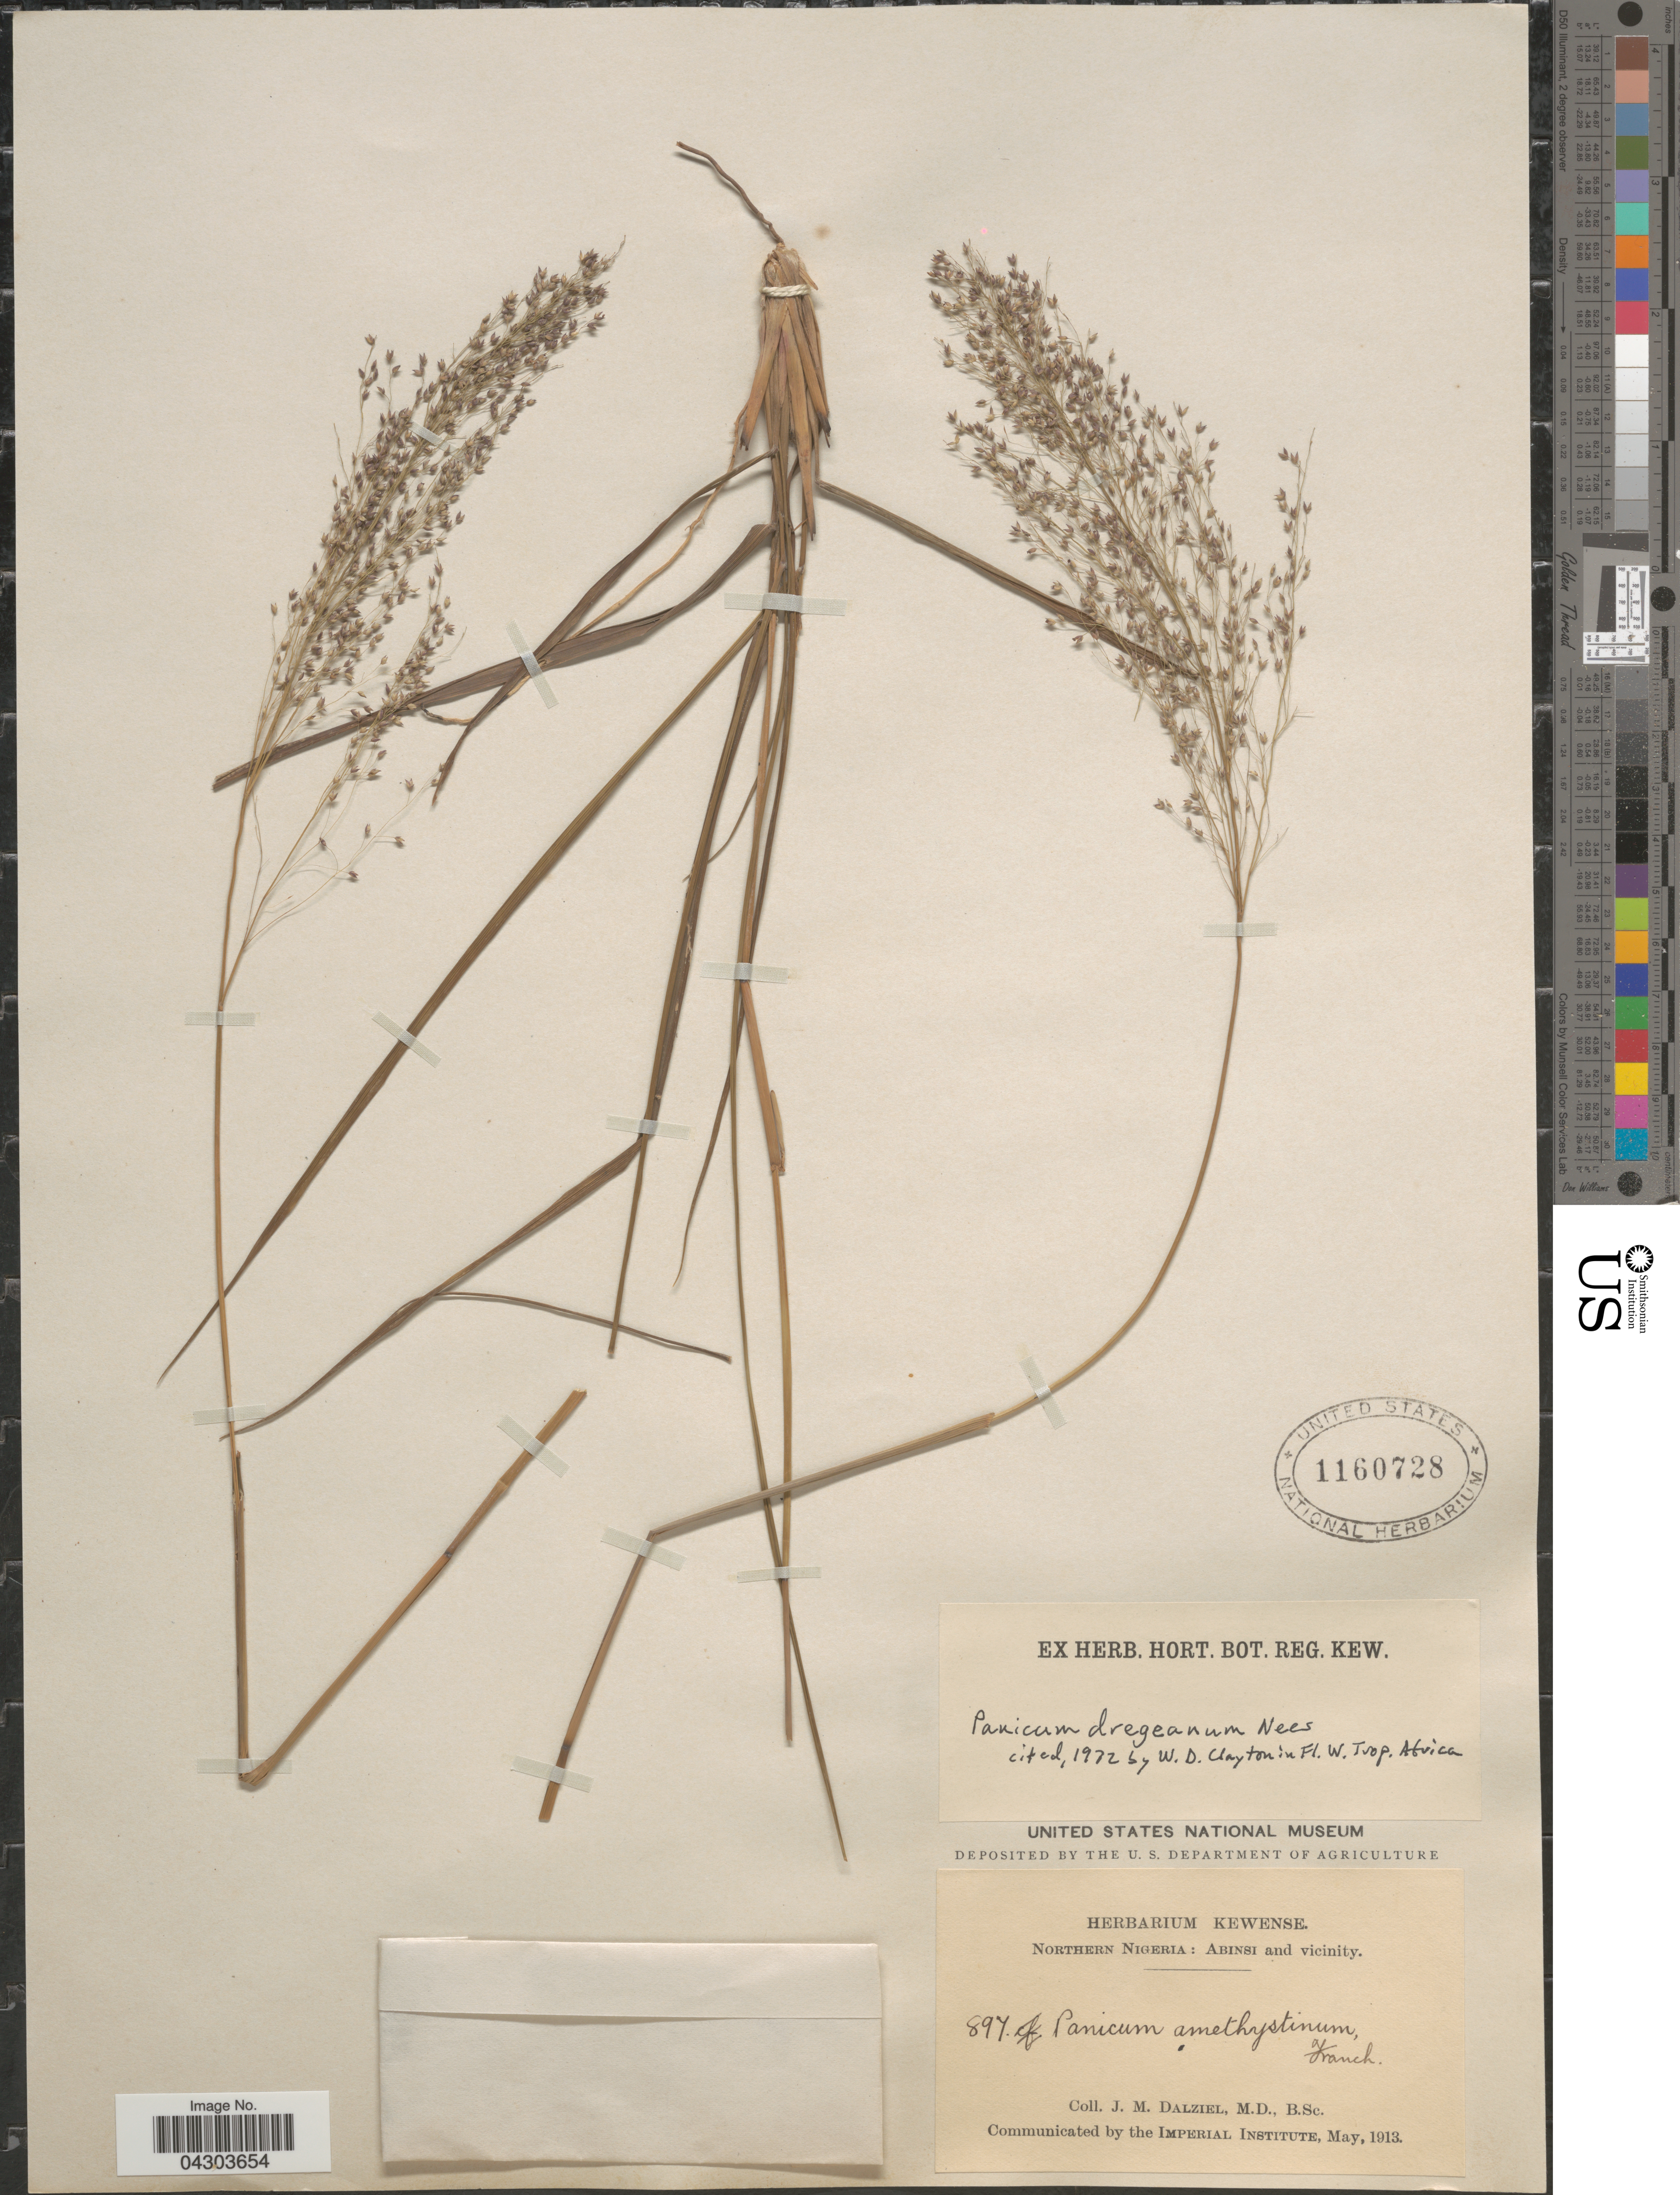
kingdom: Plantae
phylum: Tracheophyta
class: Liliopsida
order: Poales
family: Poaceae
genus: Panicum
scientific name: Panicum dregeanum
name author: Nees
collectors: J. Dalziel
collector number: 897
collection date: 1913-05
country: Nigeria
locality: Northern Nigeria: Abinsi and vicinity.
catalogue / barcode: US 1160728